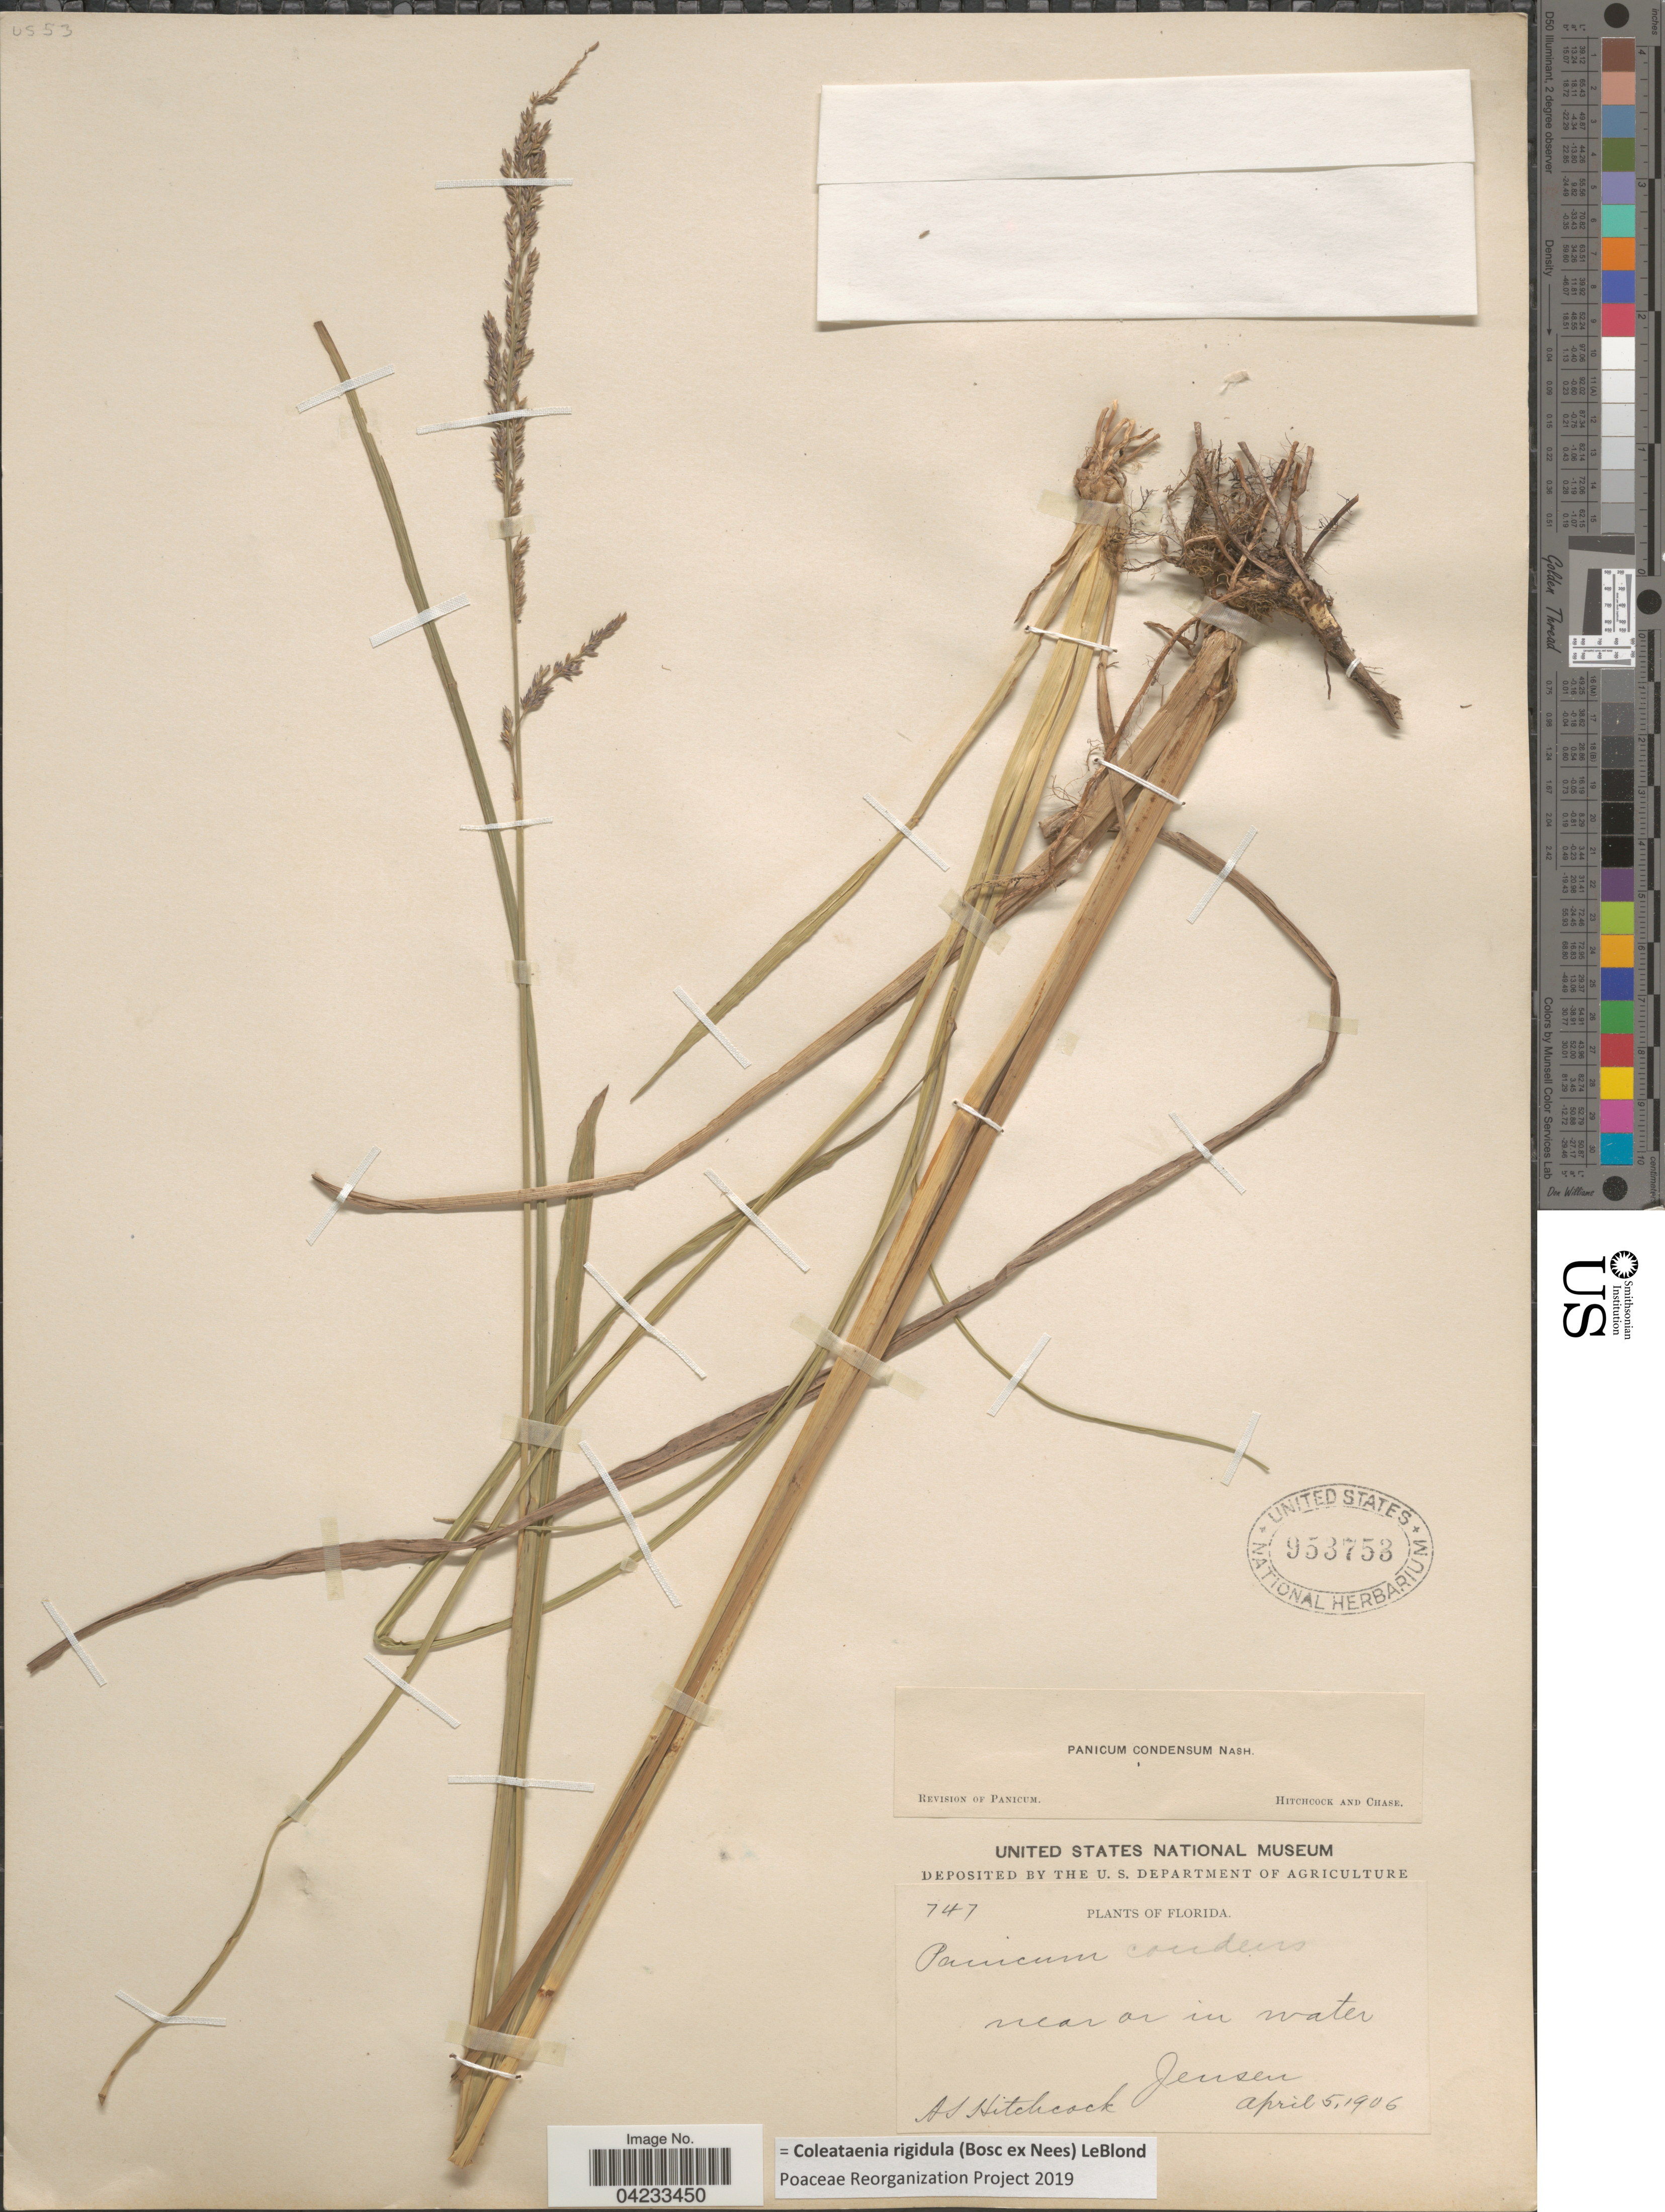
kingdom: Plantae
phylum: Tracheophyta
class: Liliopsida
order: Poales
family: Poaceae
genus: Coleataenia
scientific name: Coleataenia rigidula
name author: (Bosc ex Nees) LeBlond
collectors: A. S. Hitchcock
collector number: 747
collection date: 1906-04-05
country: United States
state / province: Florida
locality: Near or in water. Jensen.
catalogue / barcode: US 953753